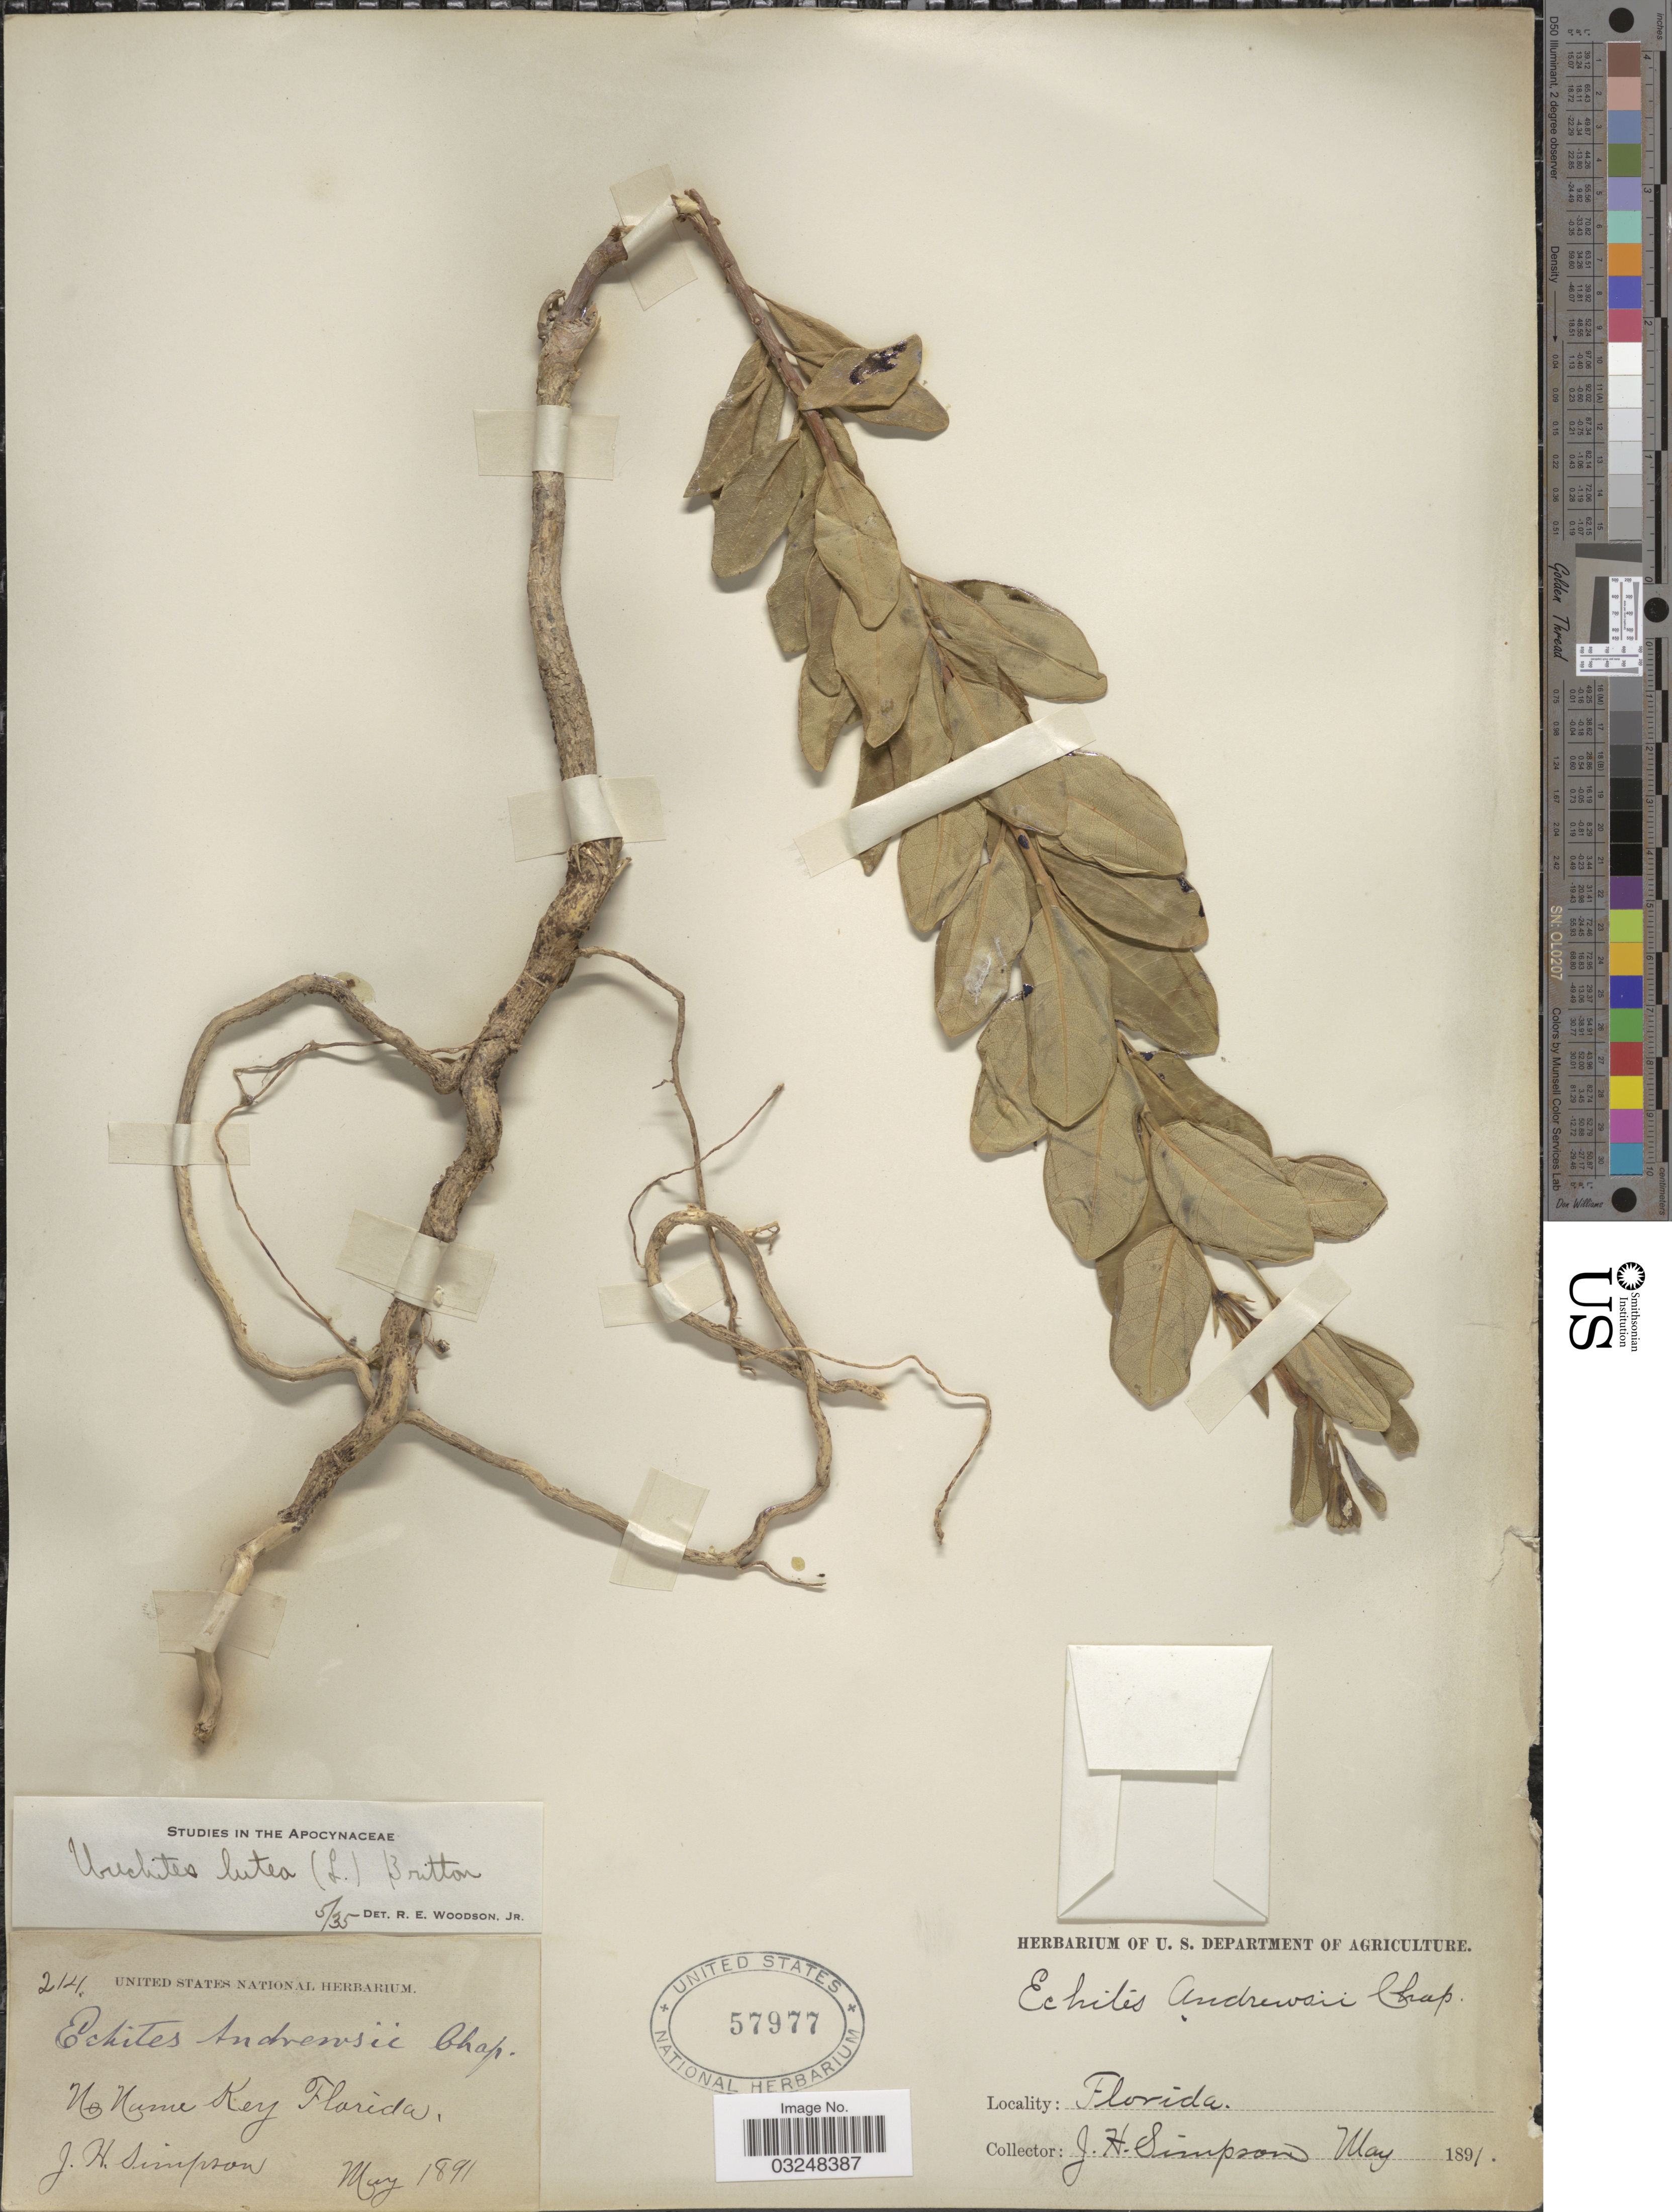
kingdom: Plantae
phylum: Tracheophyta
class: Magnoliopsida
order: Gentianales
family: Apocynaceae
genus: Urechites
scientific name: Urechites lutea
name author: (L.) Britton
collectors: J. H. Simpson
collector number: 214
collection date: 1891-05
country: United States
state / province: Florida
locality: No Name Key.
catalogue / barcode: US 57977